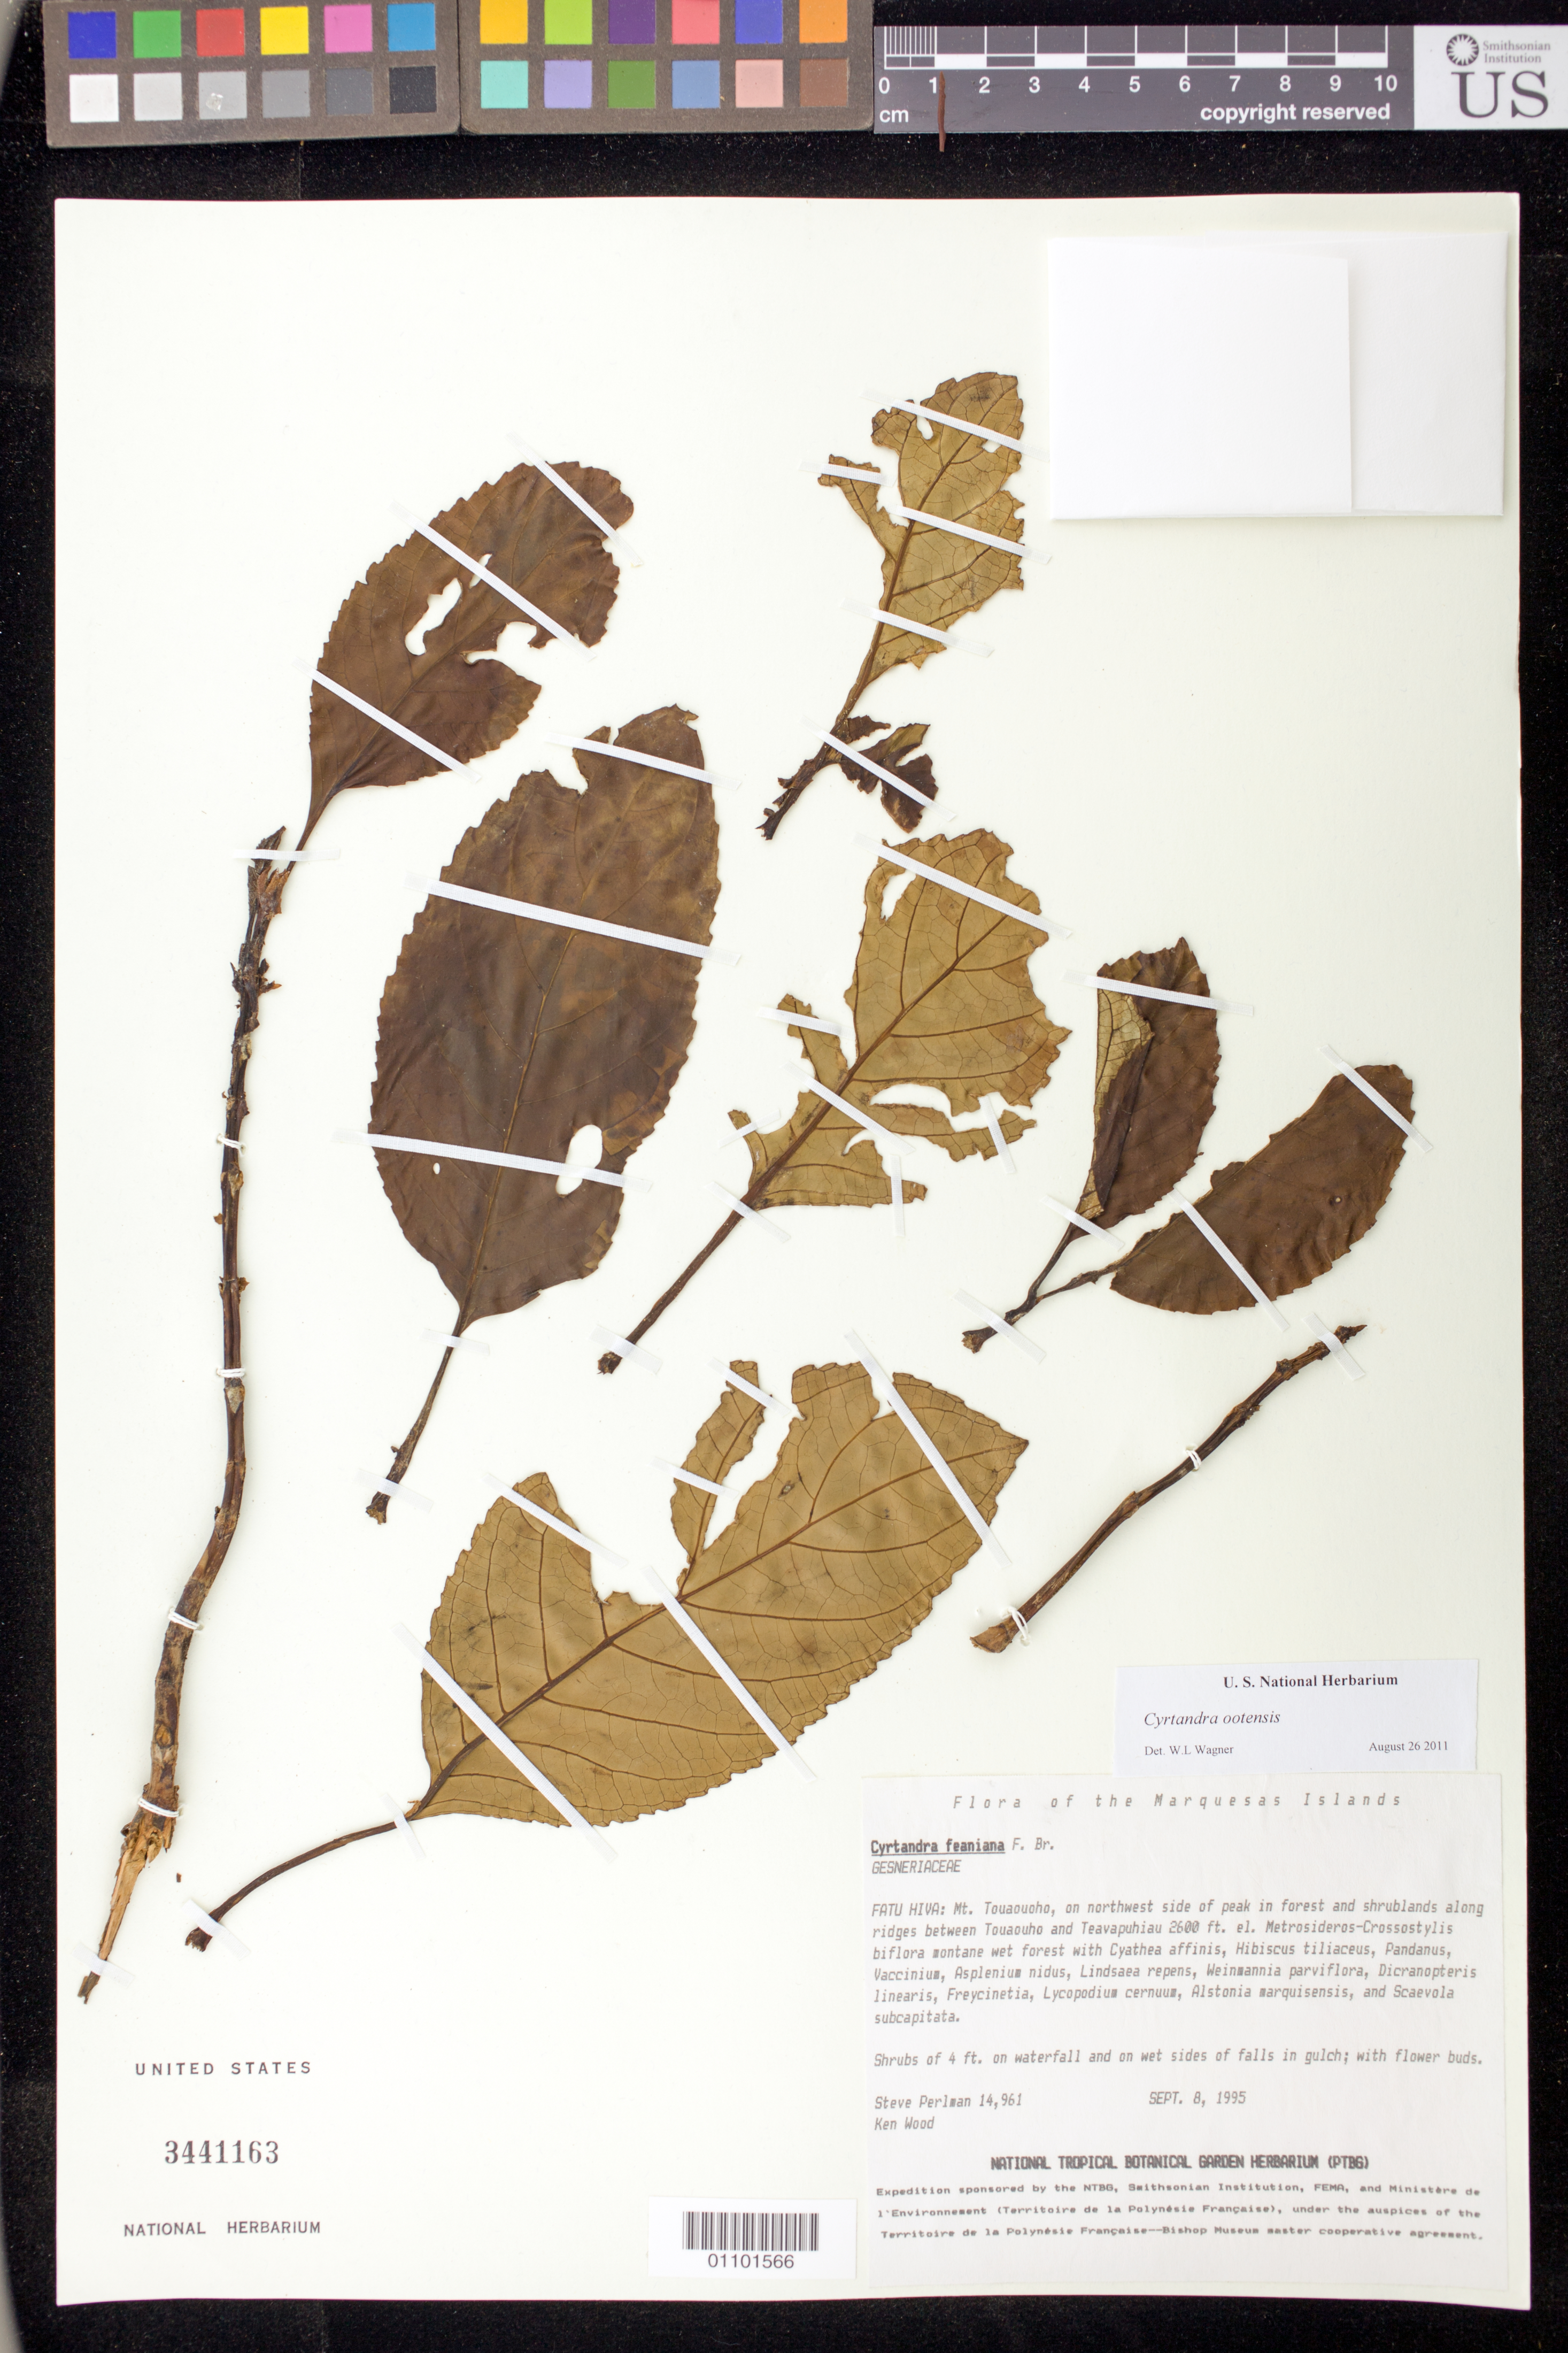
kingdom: Plantae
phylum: Tracheophyta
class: Magnoliopsida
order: Lamiales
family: Gesneriaceae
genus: Cyrtandra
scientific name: Cyrtandra ootensis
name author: F. Br.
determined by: Wagner, W. L., (BOT), Smithsonian Institution - National Museum of Natural History (UNITED STATES)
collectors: S. P. Perlman & K. R. Wood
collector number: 14961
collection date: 1995-09-08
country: French Polynesia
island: Fatu Hiva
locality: Mt. Touaouoho, on NW side of peak, along ridges between Touaouho and Teavapuhiau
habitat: In forest and shrublands with Metrosideros - Crossostylis biflora montane wet forest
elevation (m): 793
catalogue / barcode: US 3441163